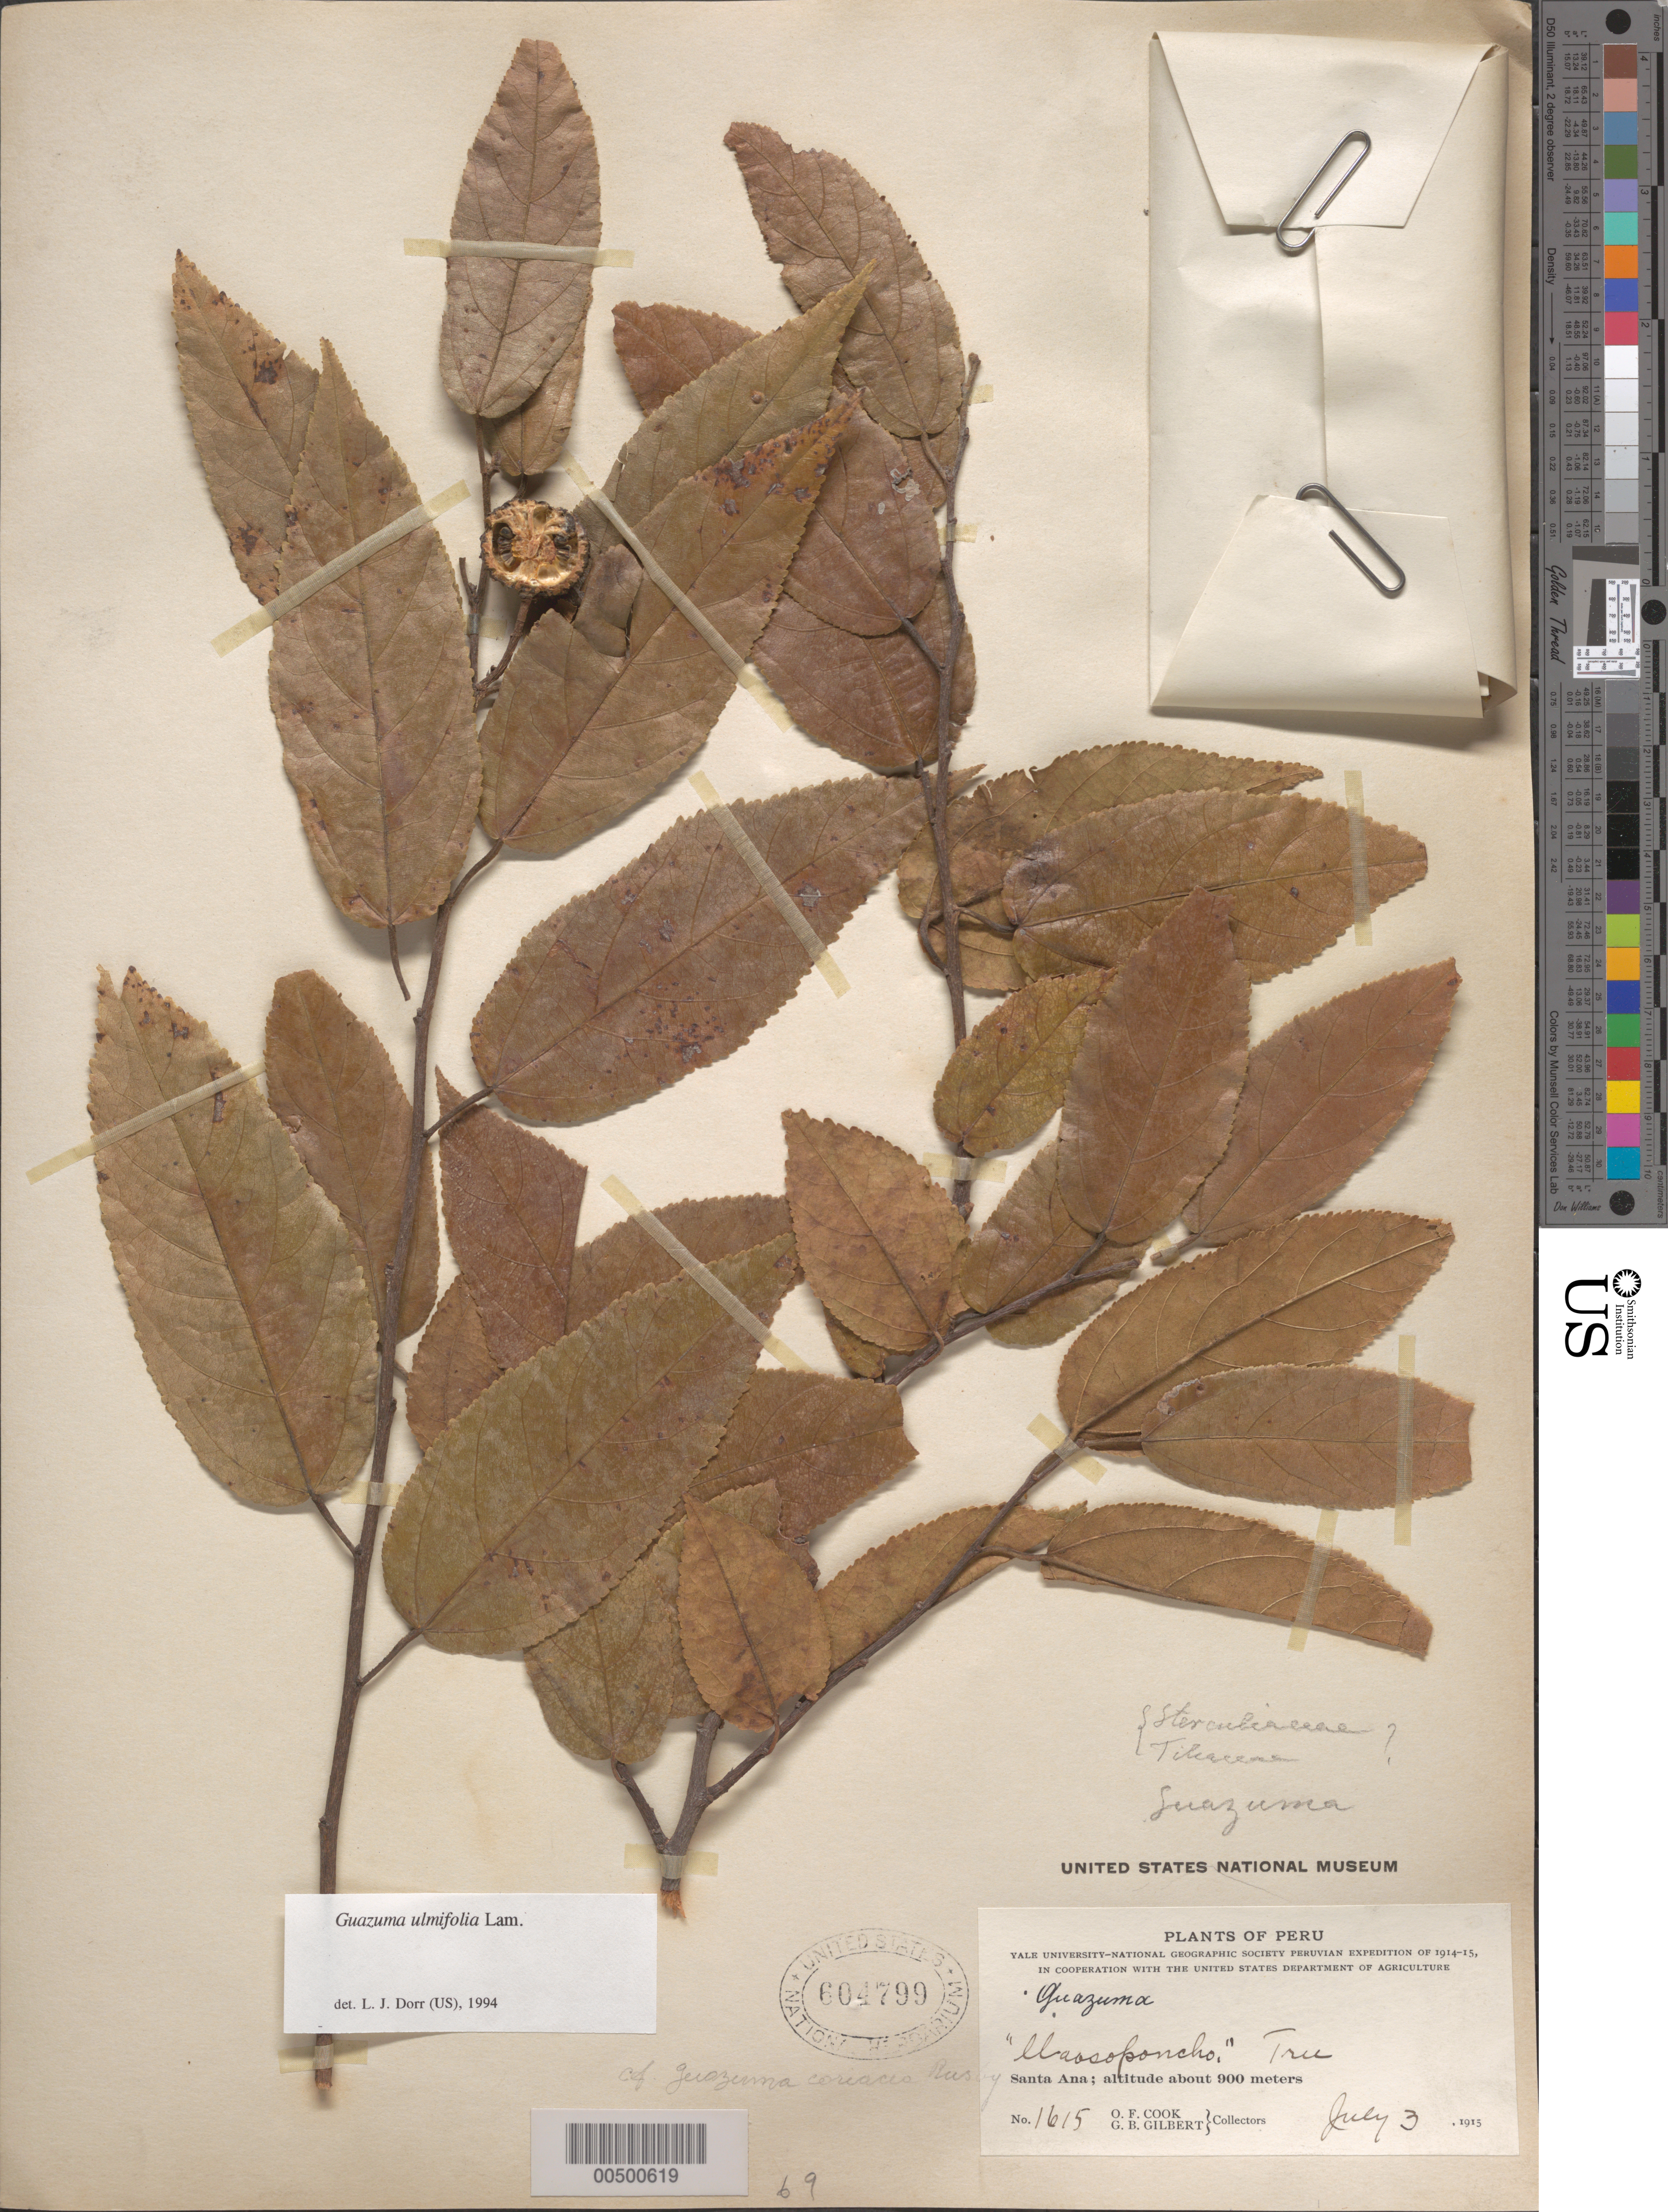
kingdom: Plantae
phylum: Tracheophyta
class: Magnoliopsida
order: Malvales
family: Malvaceae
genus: Guazuma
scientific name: Guazuma ulmifolia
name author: Lam.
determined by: Dorr, L. J., (BOT), Smithsonian Institution - National Museum of Natural History (UNITED STATES)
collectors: O. F. Cook & G. B. Gilbert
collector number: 1615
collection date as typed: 03 Jul 1915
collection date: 1915-07-03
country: Peru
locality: Santa Ana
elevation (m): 900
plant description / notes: Common name: llaosoponcho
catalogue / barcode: US 604799